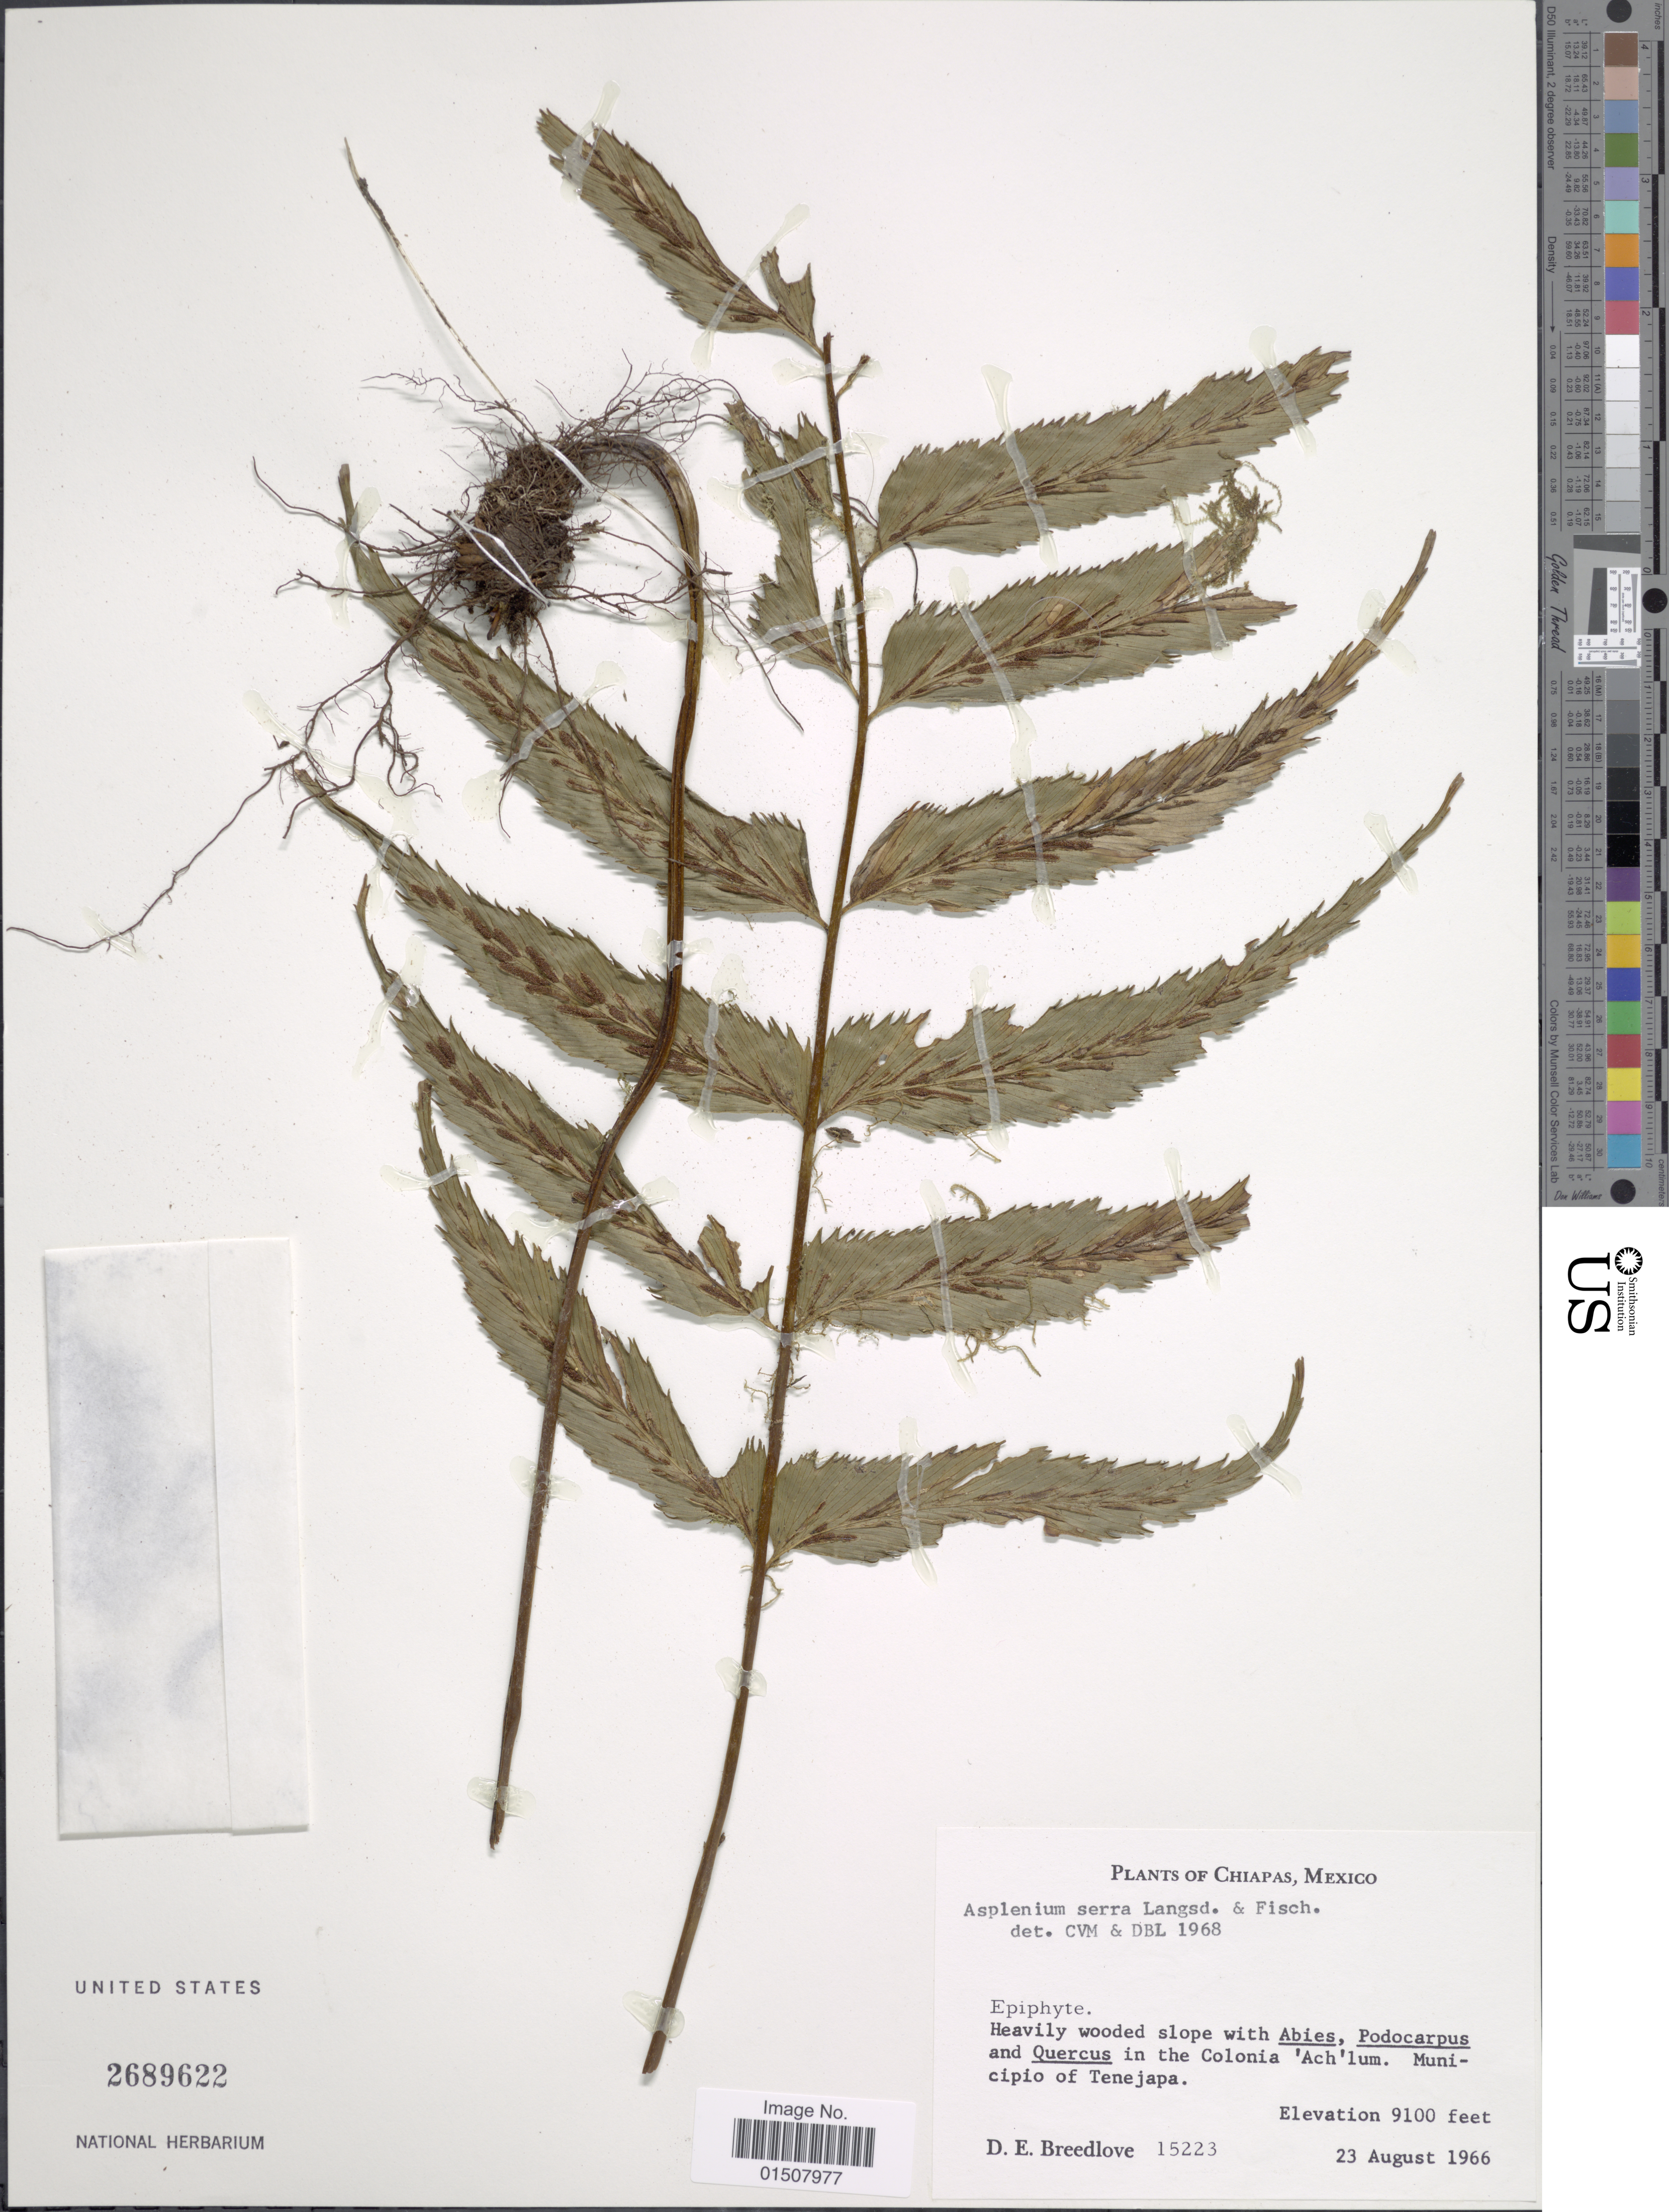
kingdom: Plantae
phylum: Tracheophyta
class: Polypodiopsida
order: Polypodiales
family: Aspleniaceae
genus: Asplenium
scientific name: Asplenium serra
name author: Langsd. & Fisch.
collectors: D. E. Breedlove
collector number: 15223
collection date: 1966-08-23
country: Mexico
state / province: Chiapas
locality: In the Colonia 'Ach 'lum, Municipio de Tenejapa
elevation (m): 2774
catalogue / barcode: US 2689622